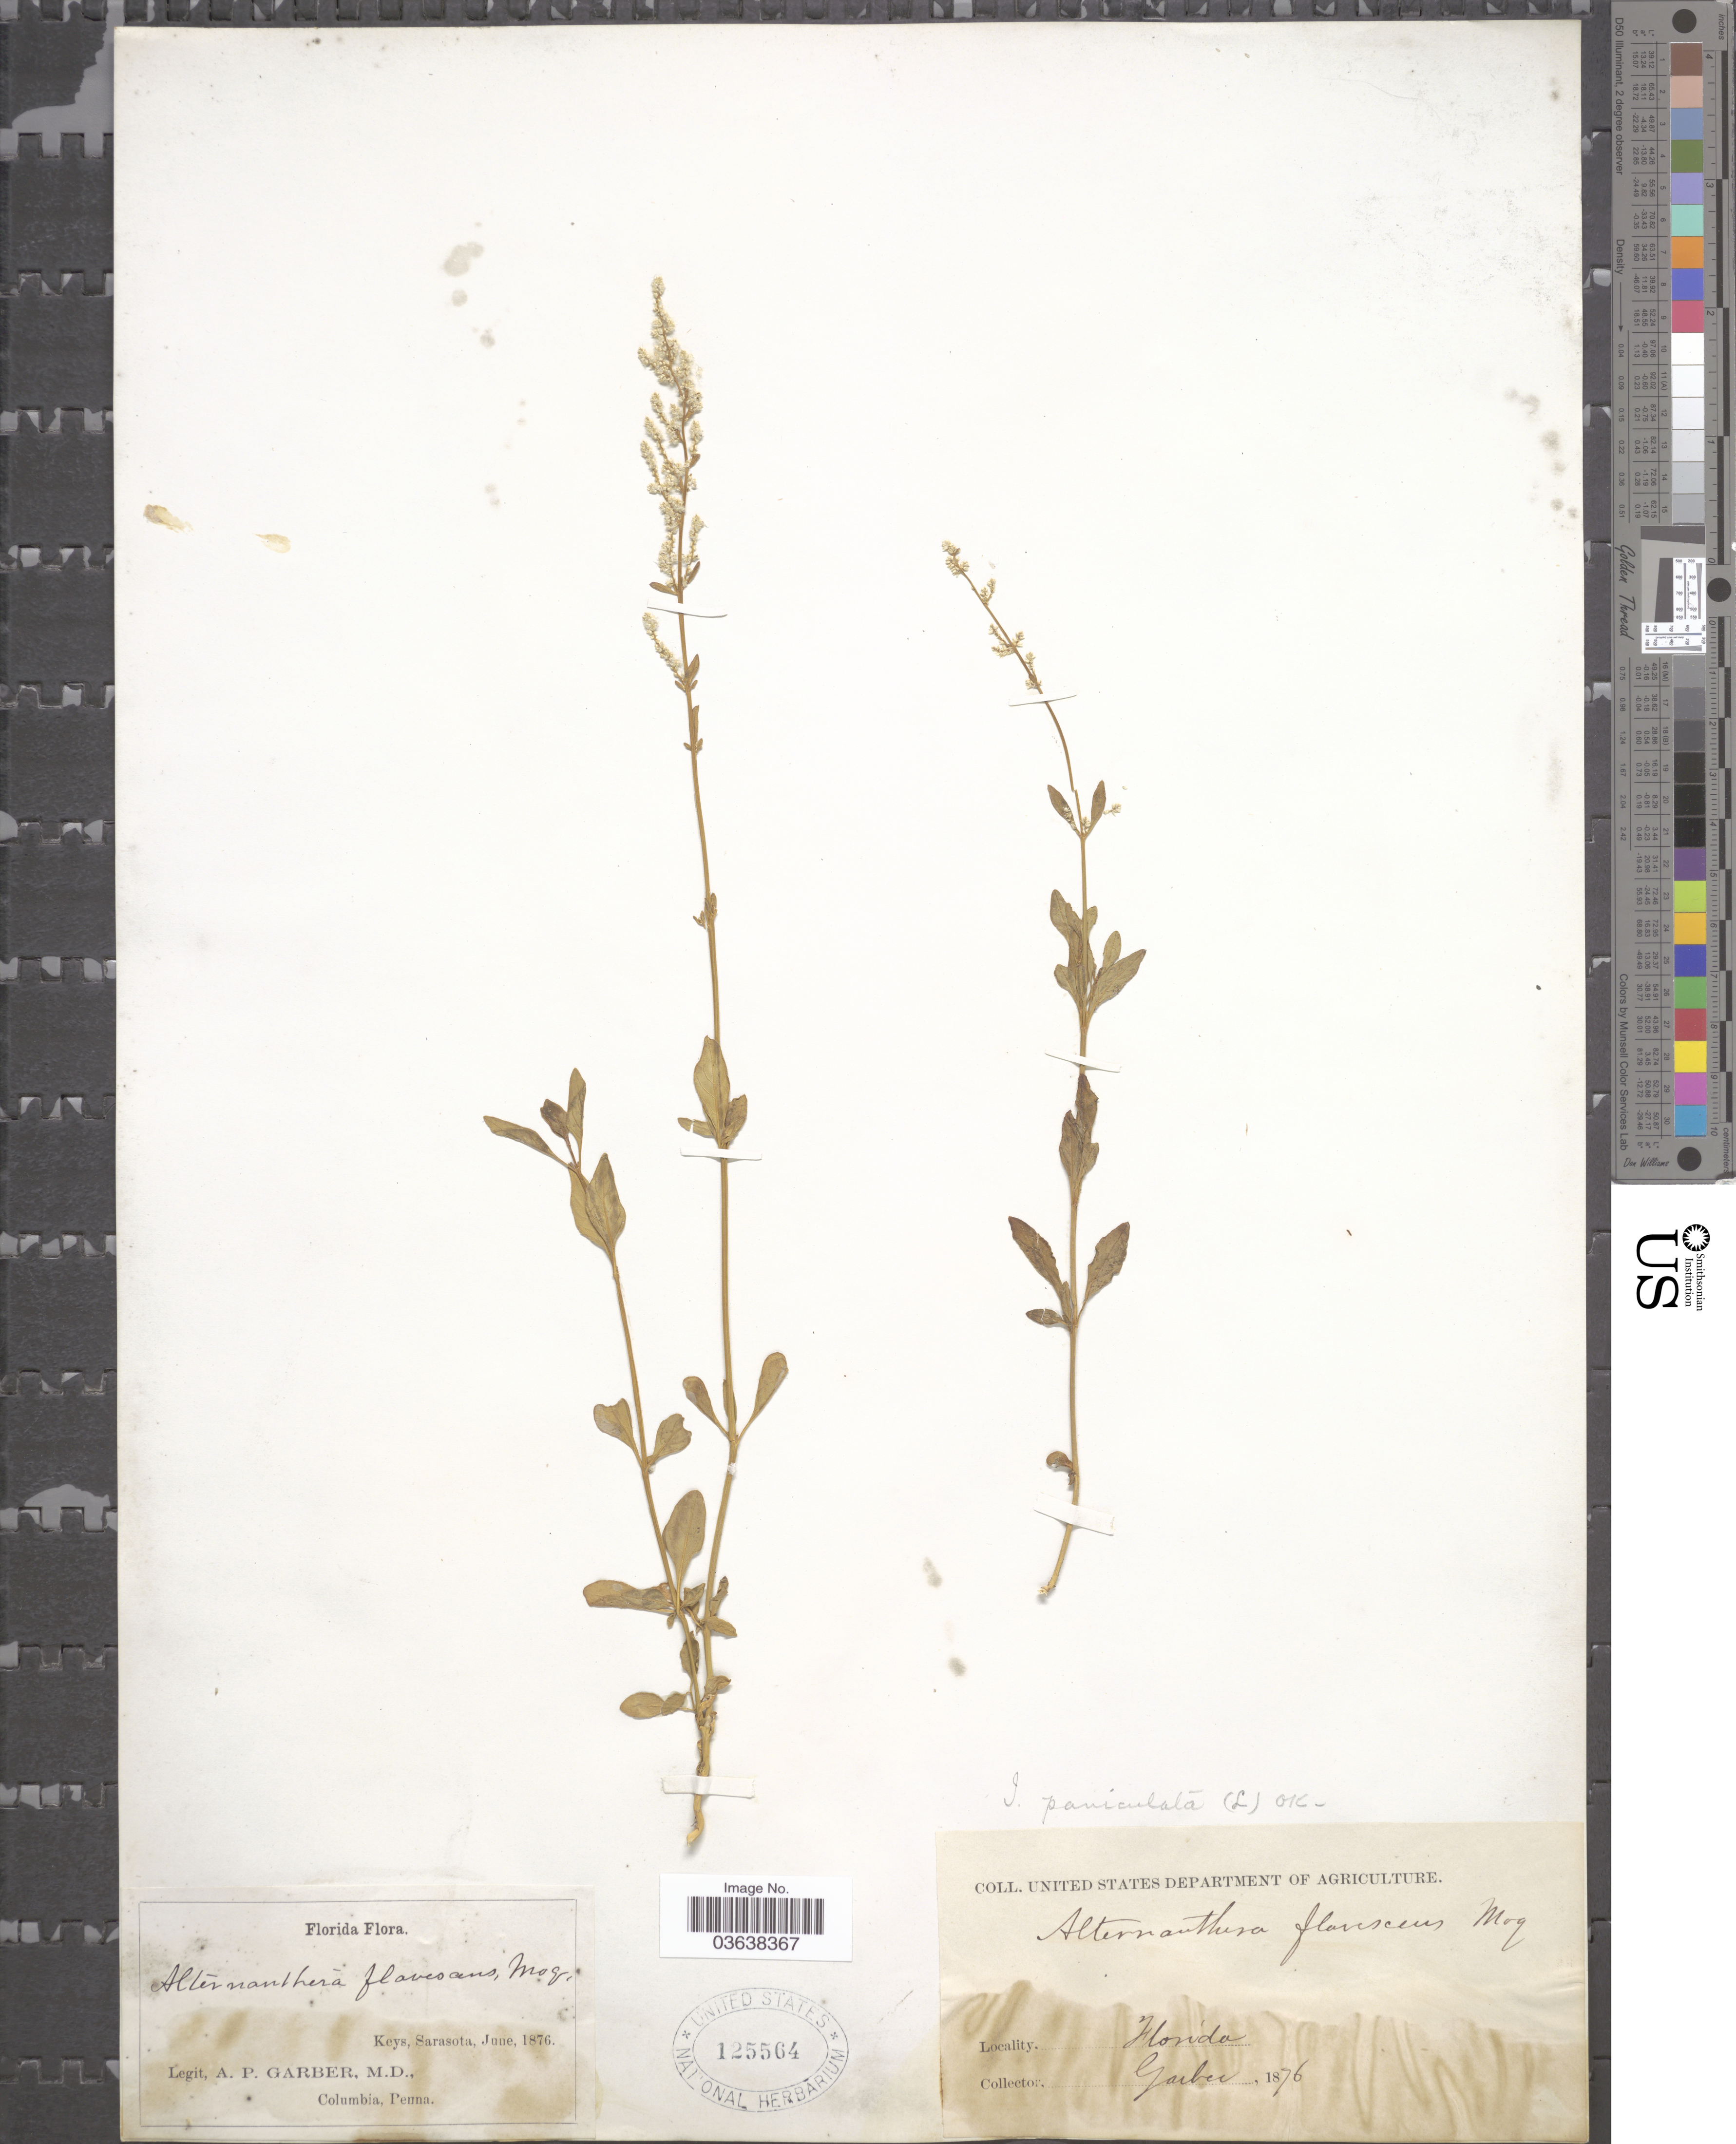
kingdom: Plantae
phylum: Tracheophyta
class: Magnoliopsida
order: Caryophyllales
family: Amaranthaceae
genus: Iresine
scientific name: Iresine flavescens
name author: Humb. & Bonpl. ex Willd.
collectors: A. P. Garber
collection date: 1876-06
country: United States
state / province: Florida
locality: Keys, Sarasota.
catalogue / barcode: US 125564